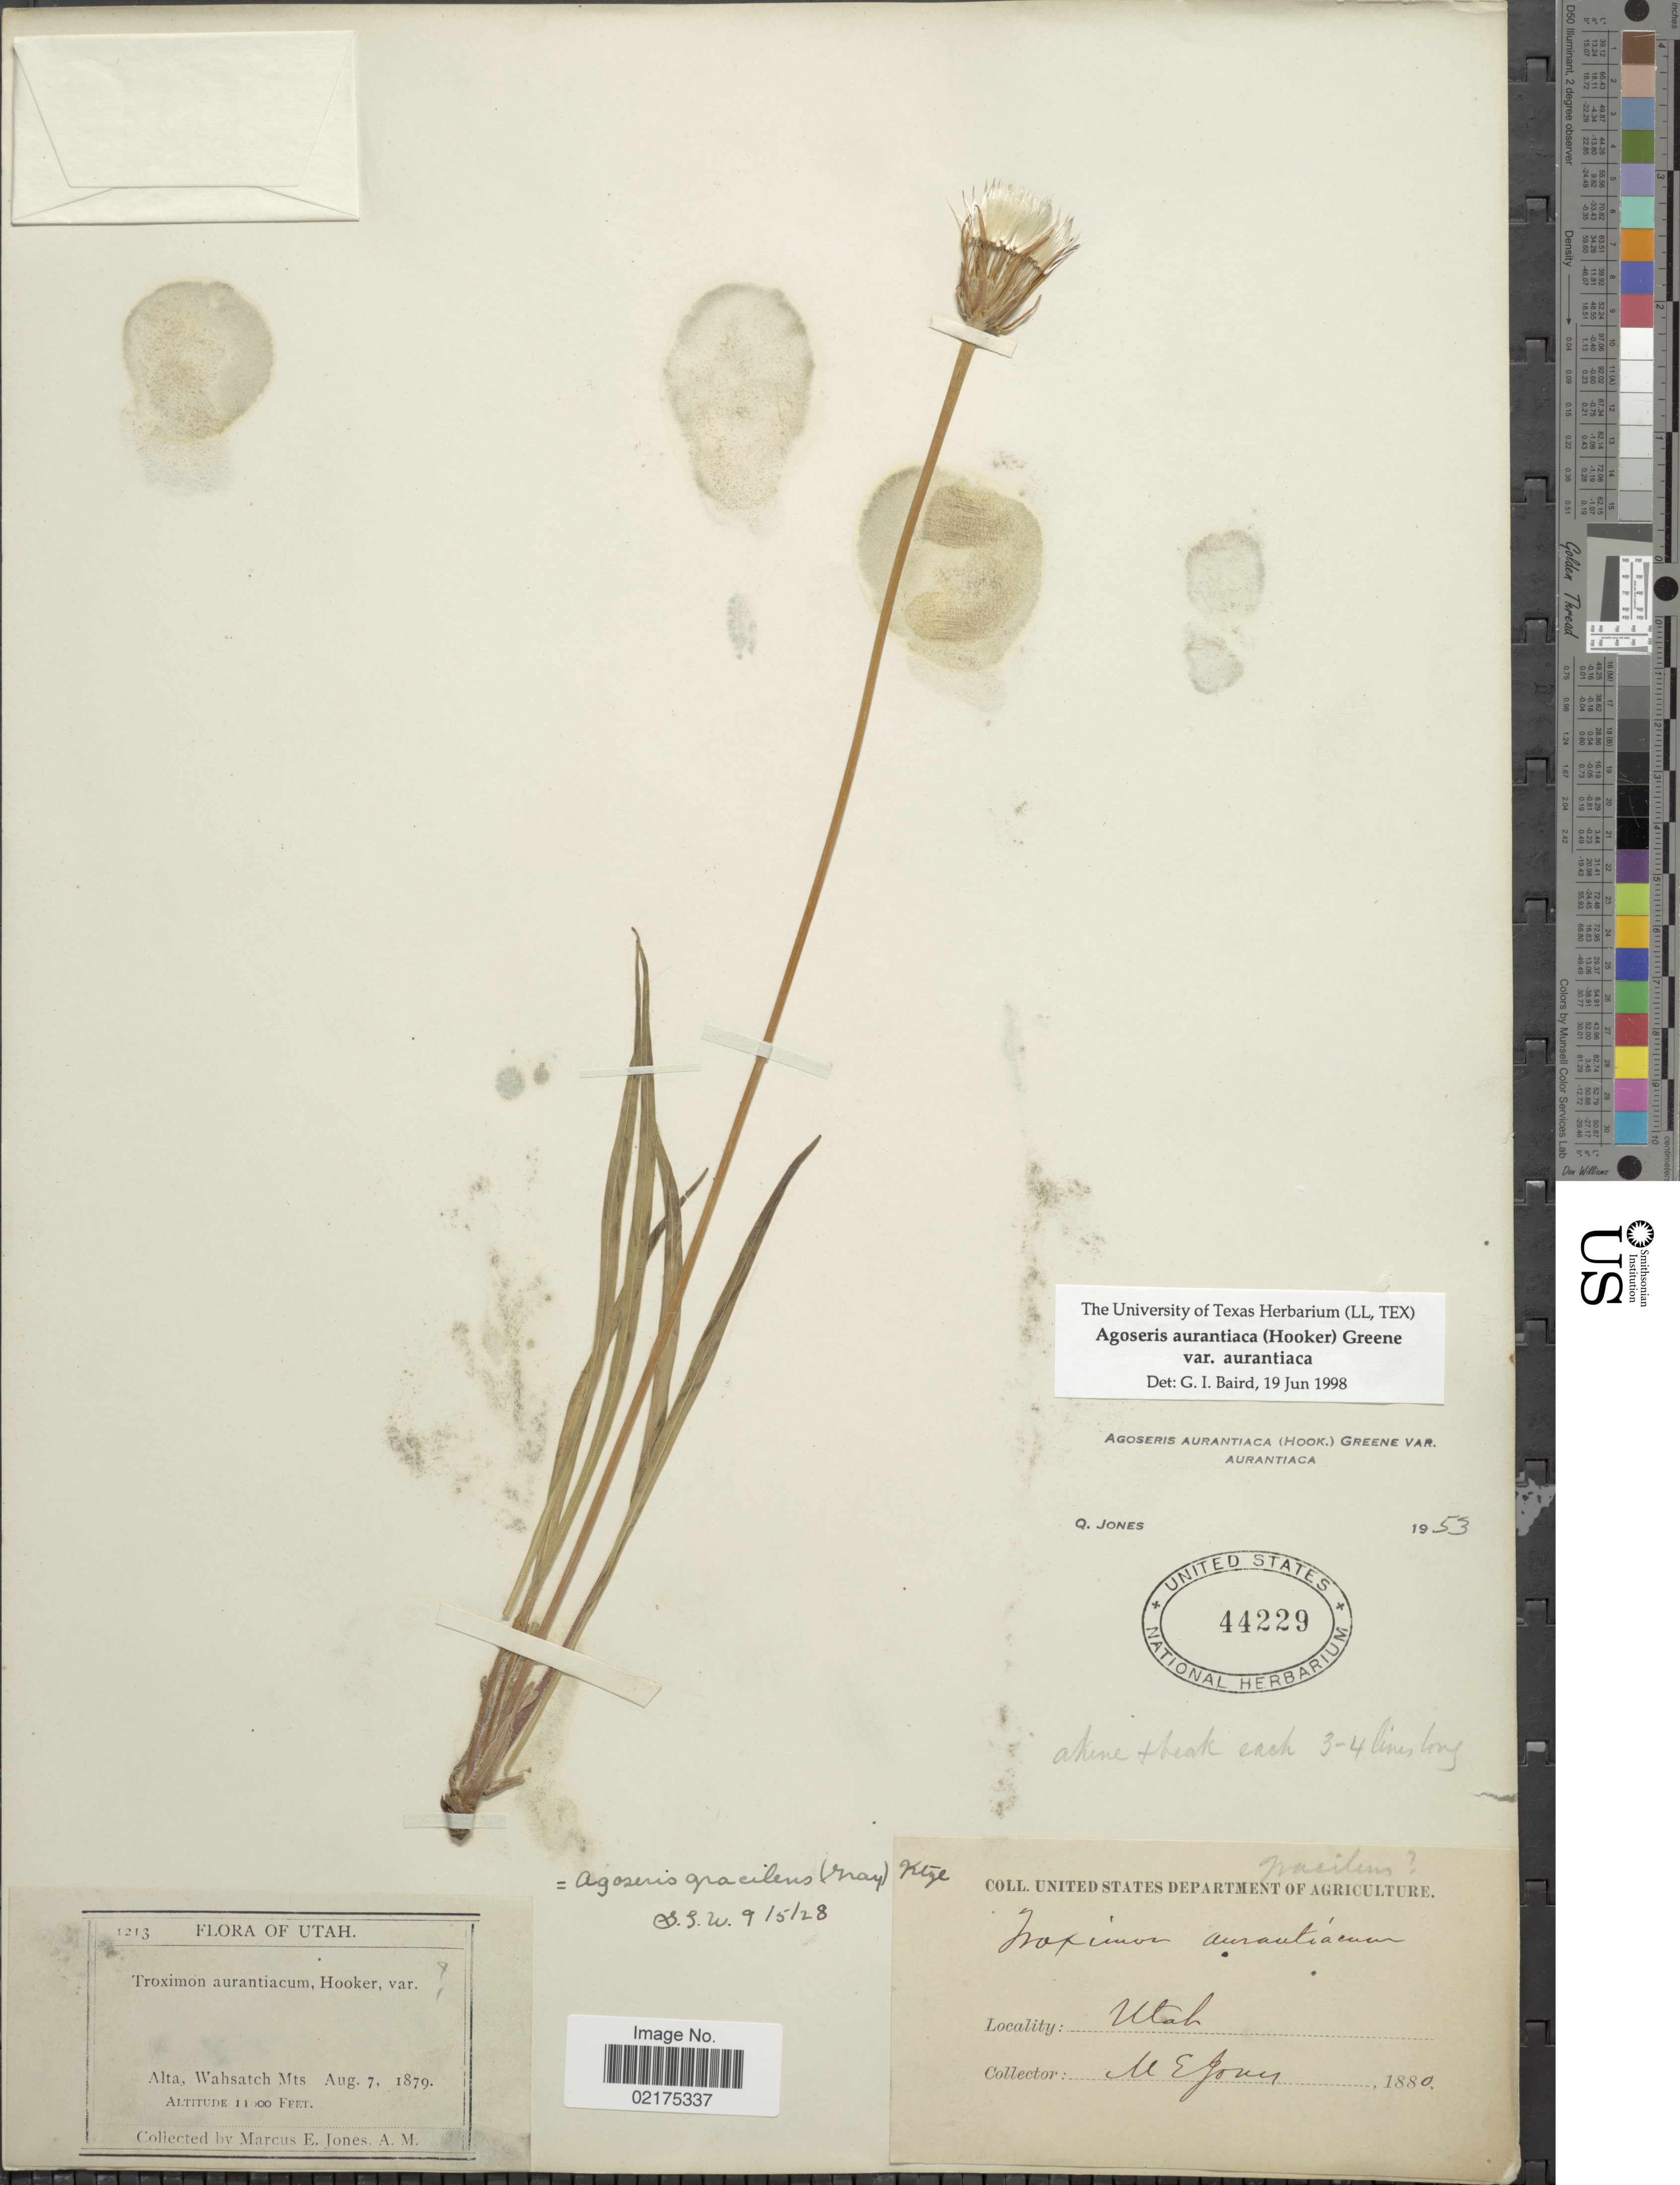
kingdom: Plantae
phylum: Tracheophyta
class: Magnoliopsida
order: Asterales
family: Asteraceae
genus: Agoseris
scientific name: Agoseris aurantiaca var. aurantiaca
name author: (Hook.) Greene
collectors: M. E. Jones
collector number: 1213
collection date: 1879-08-07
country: United States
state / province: Utah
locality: Alta, Eahsatch Mts.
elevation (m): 3353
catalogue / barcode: US 44229